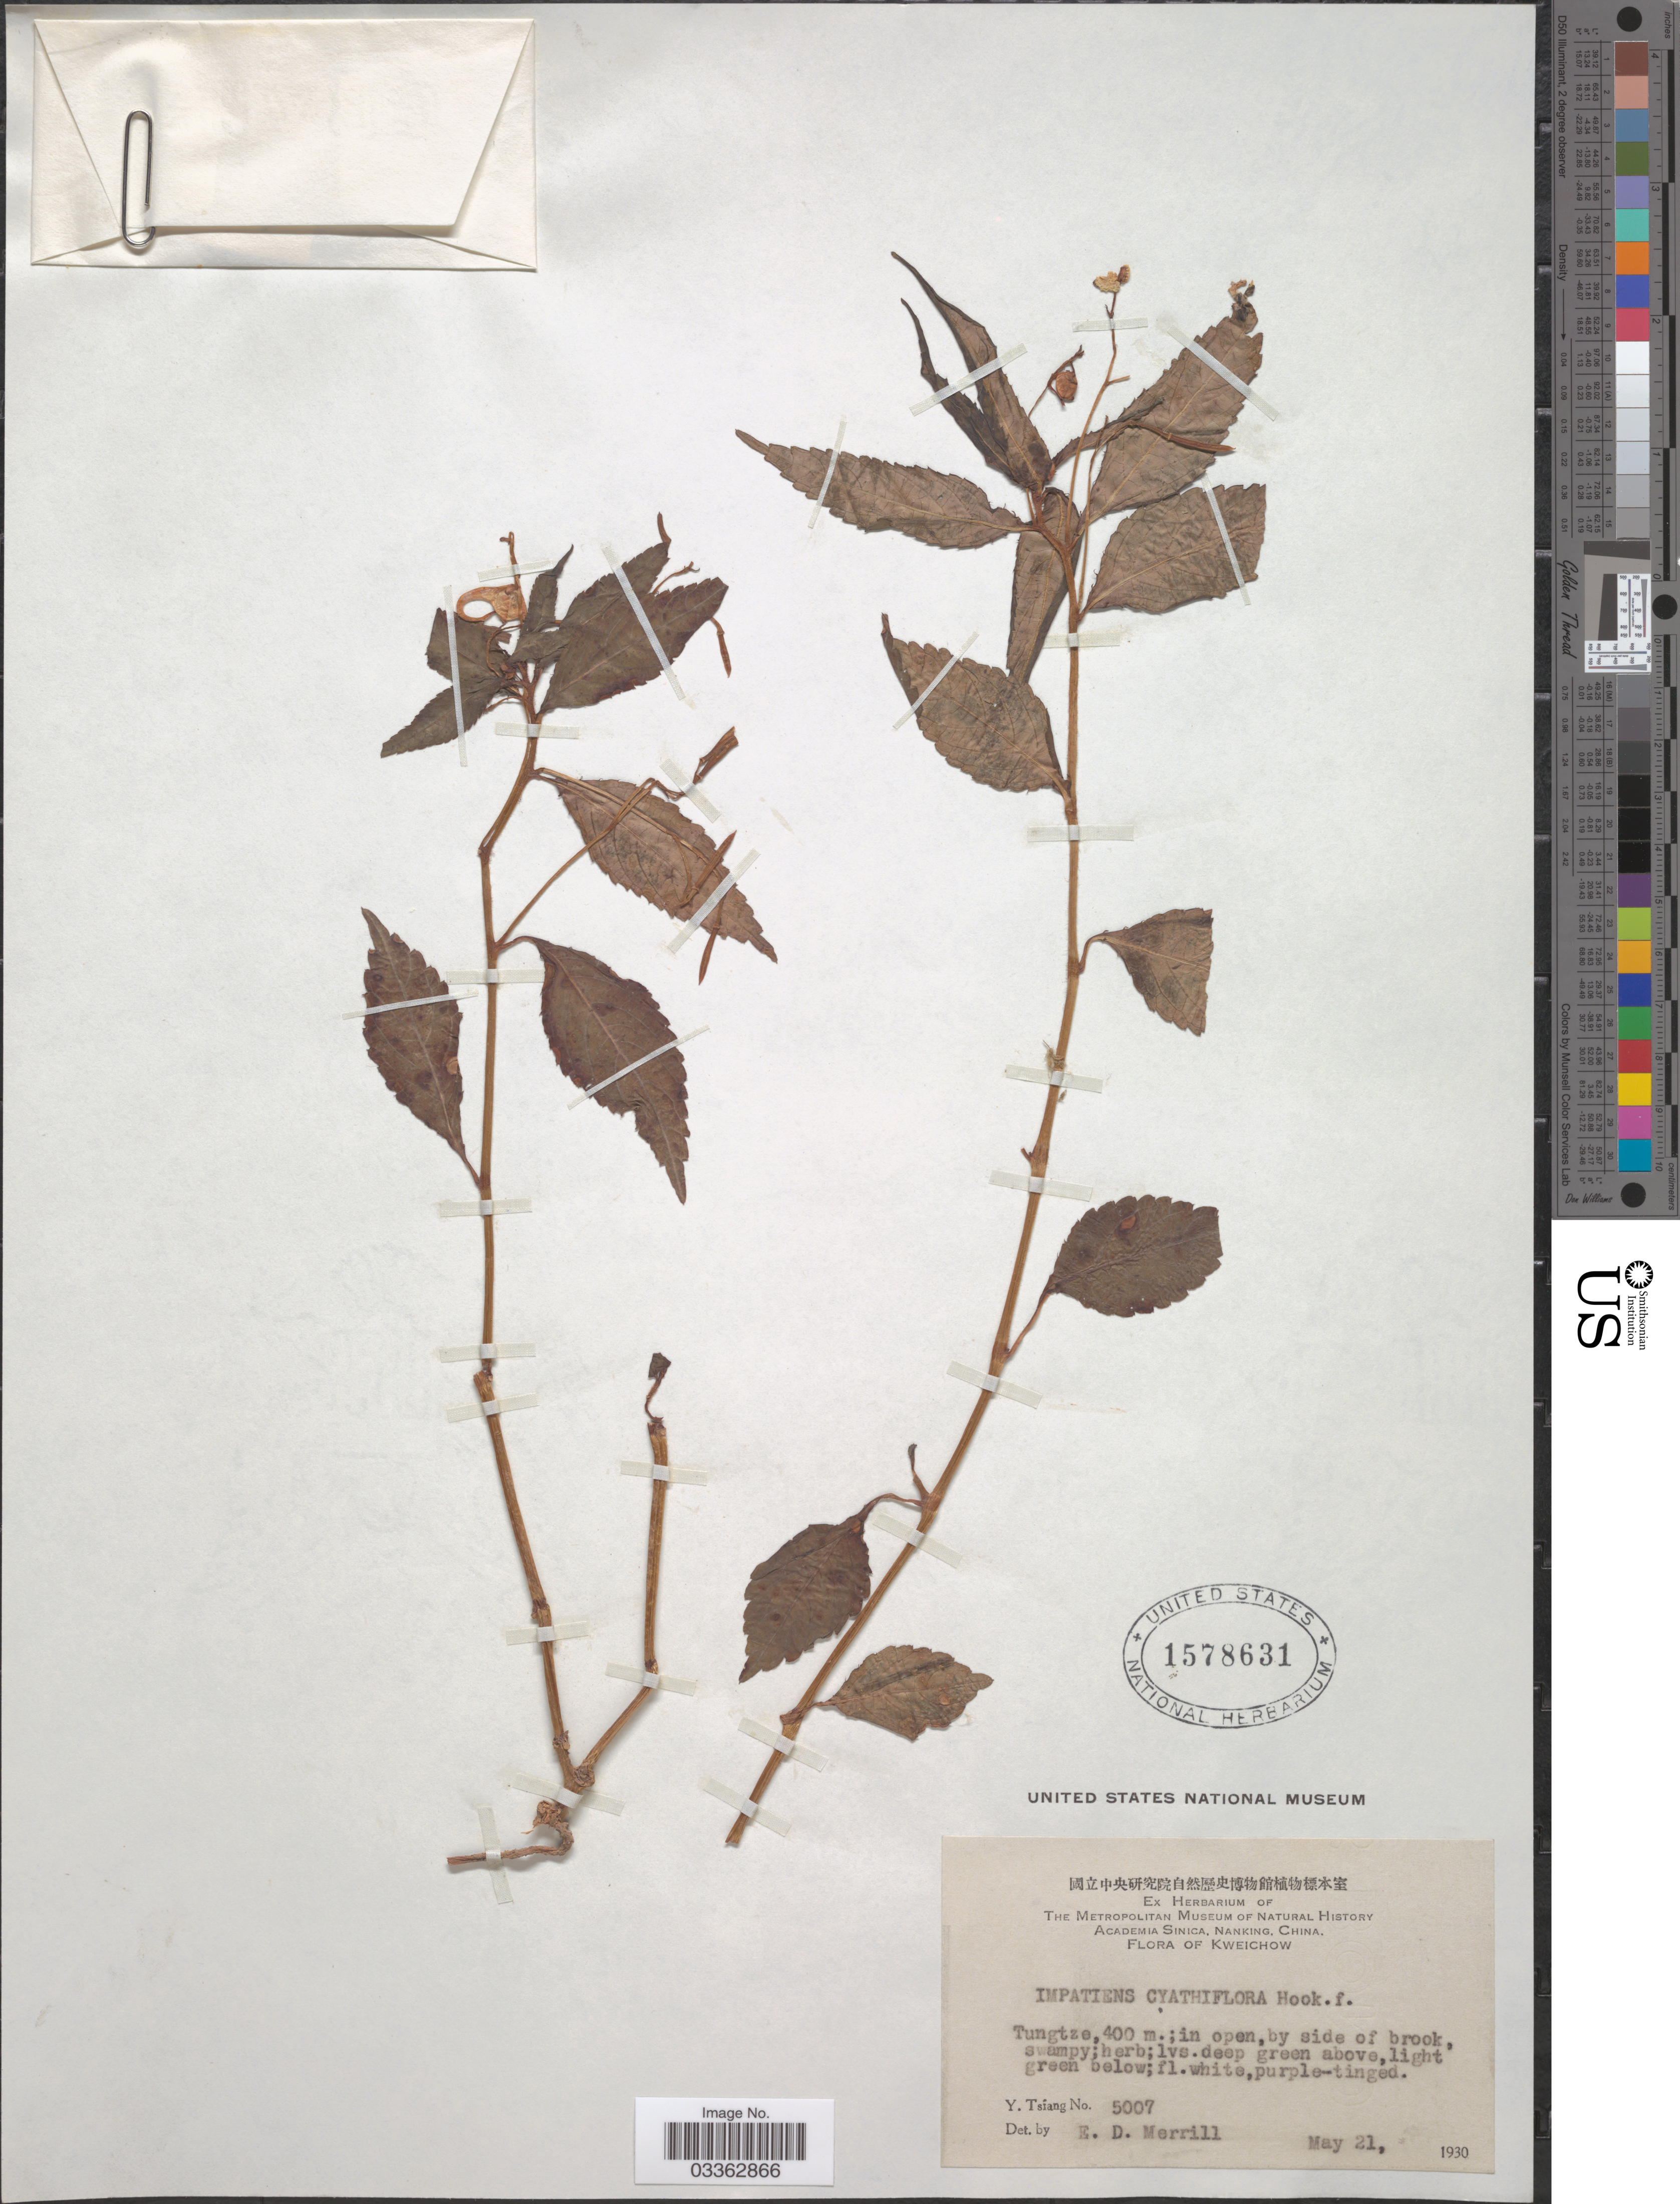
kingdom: Plantae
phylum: Tracheophyta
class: Magnoliopsida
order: Ericales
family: Balsaminaceae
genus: Impatiens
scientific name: Impatiens cyathiflora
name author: Hook. f.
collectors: Y. Tsiang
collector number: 5007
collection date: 1930-05-21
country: China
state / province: Guizhou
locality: Kweichow. Tungtze.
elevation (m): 400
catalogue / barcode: US 1578631